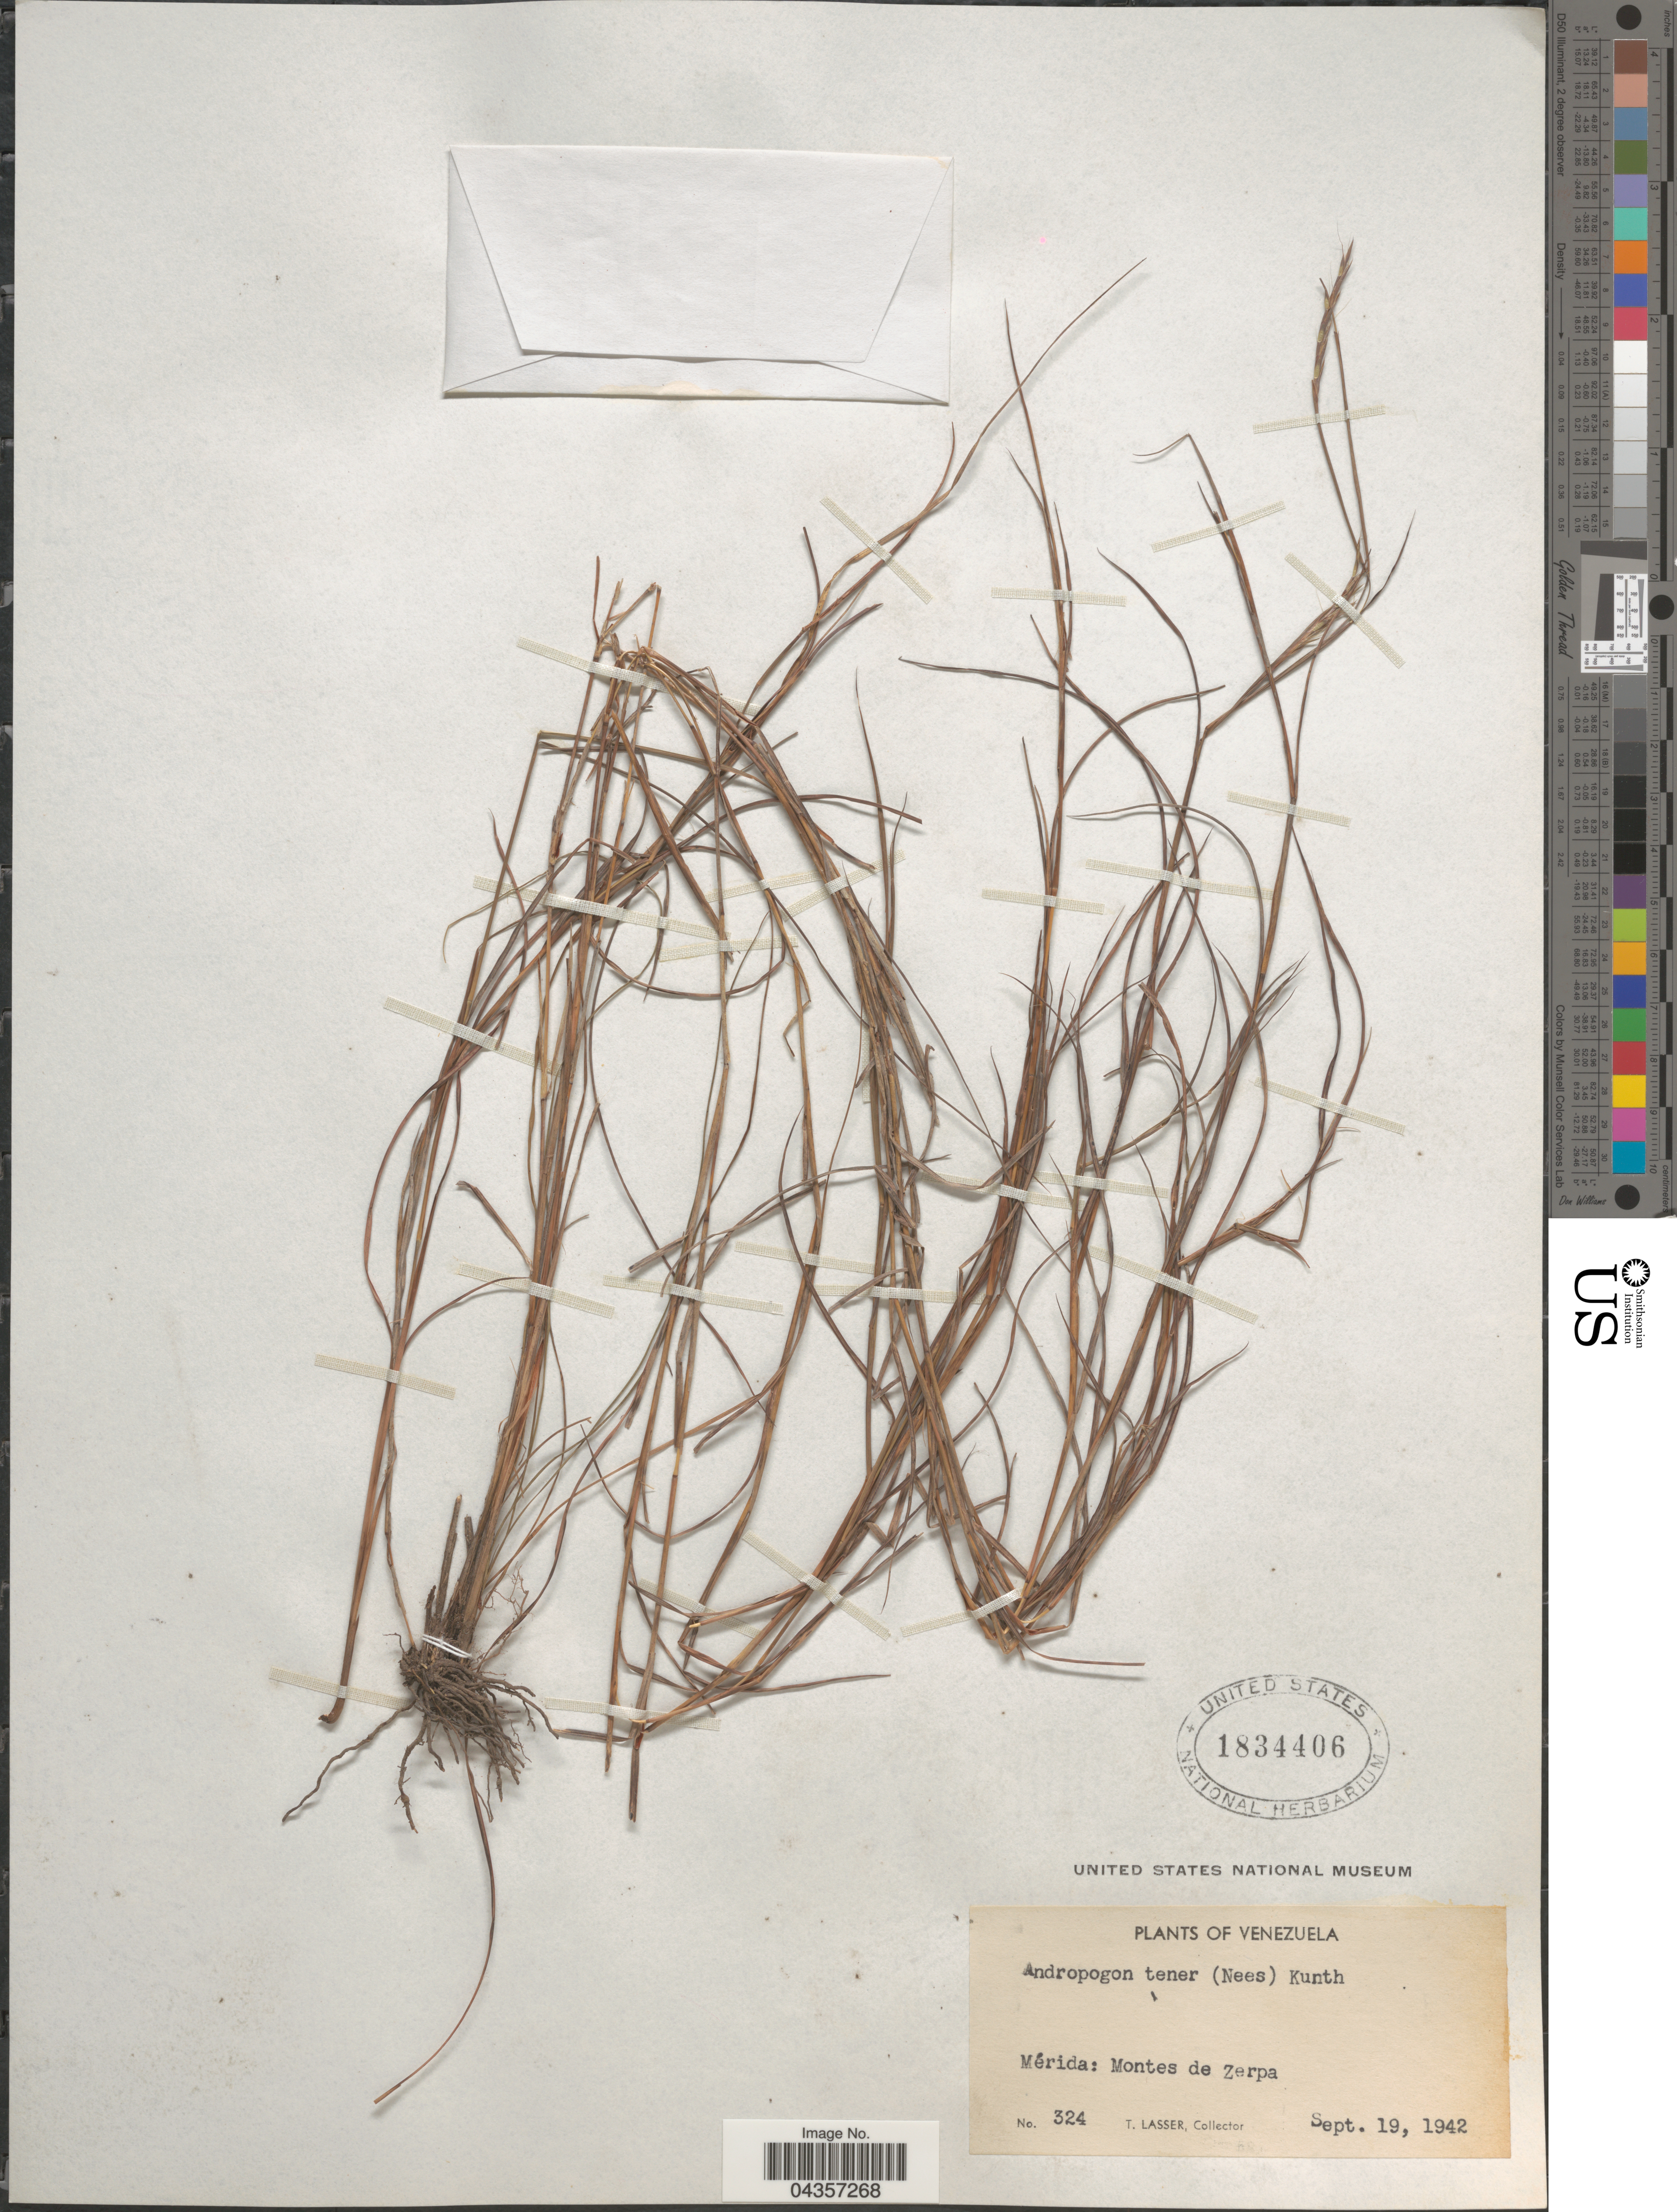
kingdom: Plantae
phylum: Tracheophyta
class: Liliopsida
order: Poales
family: Poaceae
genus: Schizachyrium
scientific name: Schizachyrium tenerum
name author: Nees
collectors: T. Lasser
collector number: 324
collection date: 1942-09-19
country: Venezuela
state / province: Merida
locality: Mérida: Montes de Zerpa.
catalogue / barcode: US 1834406